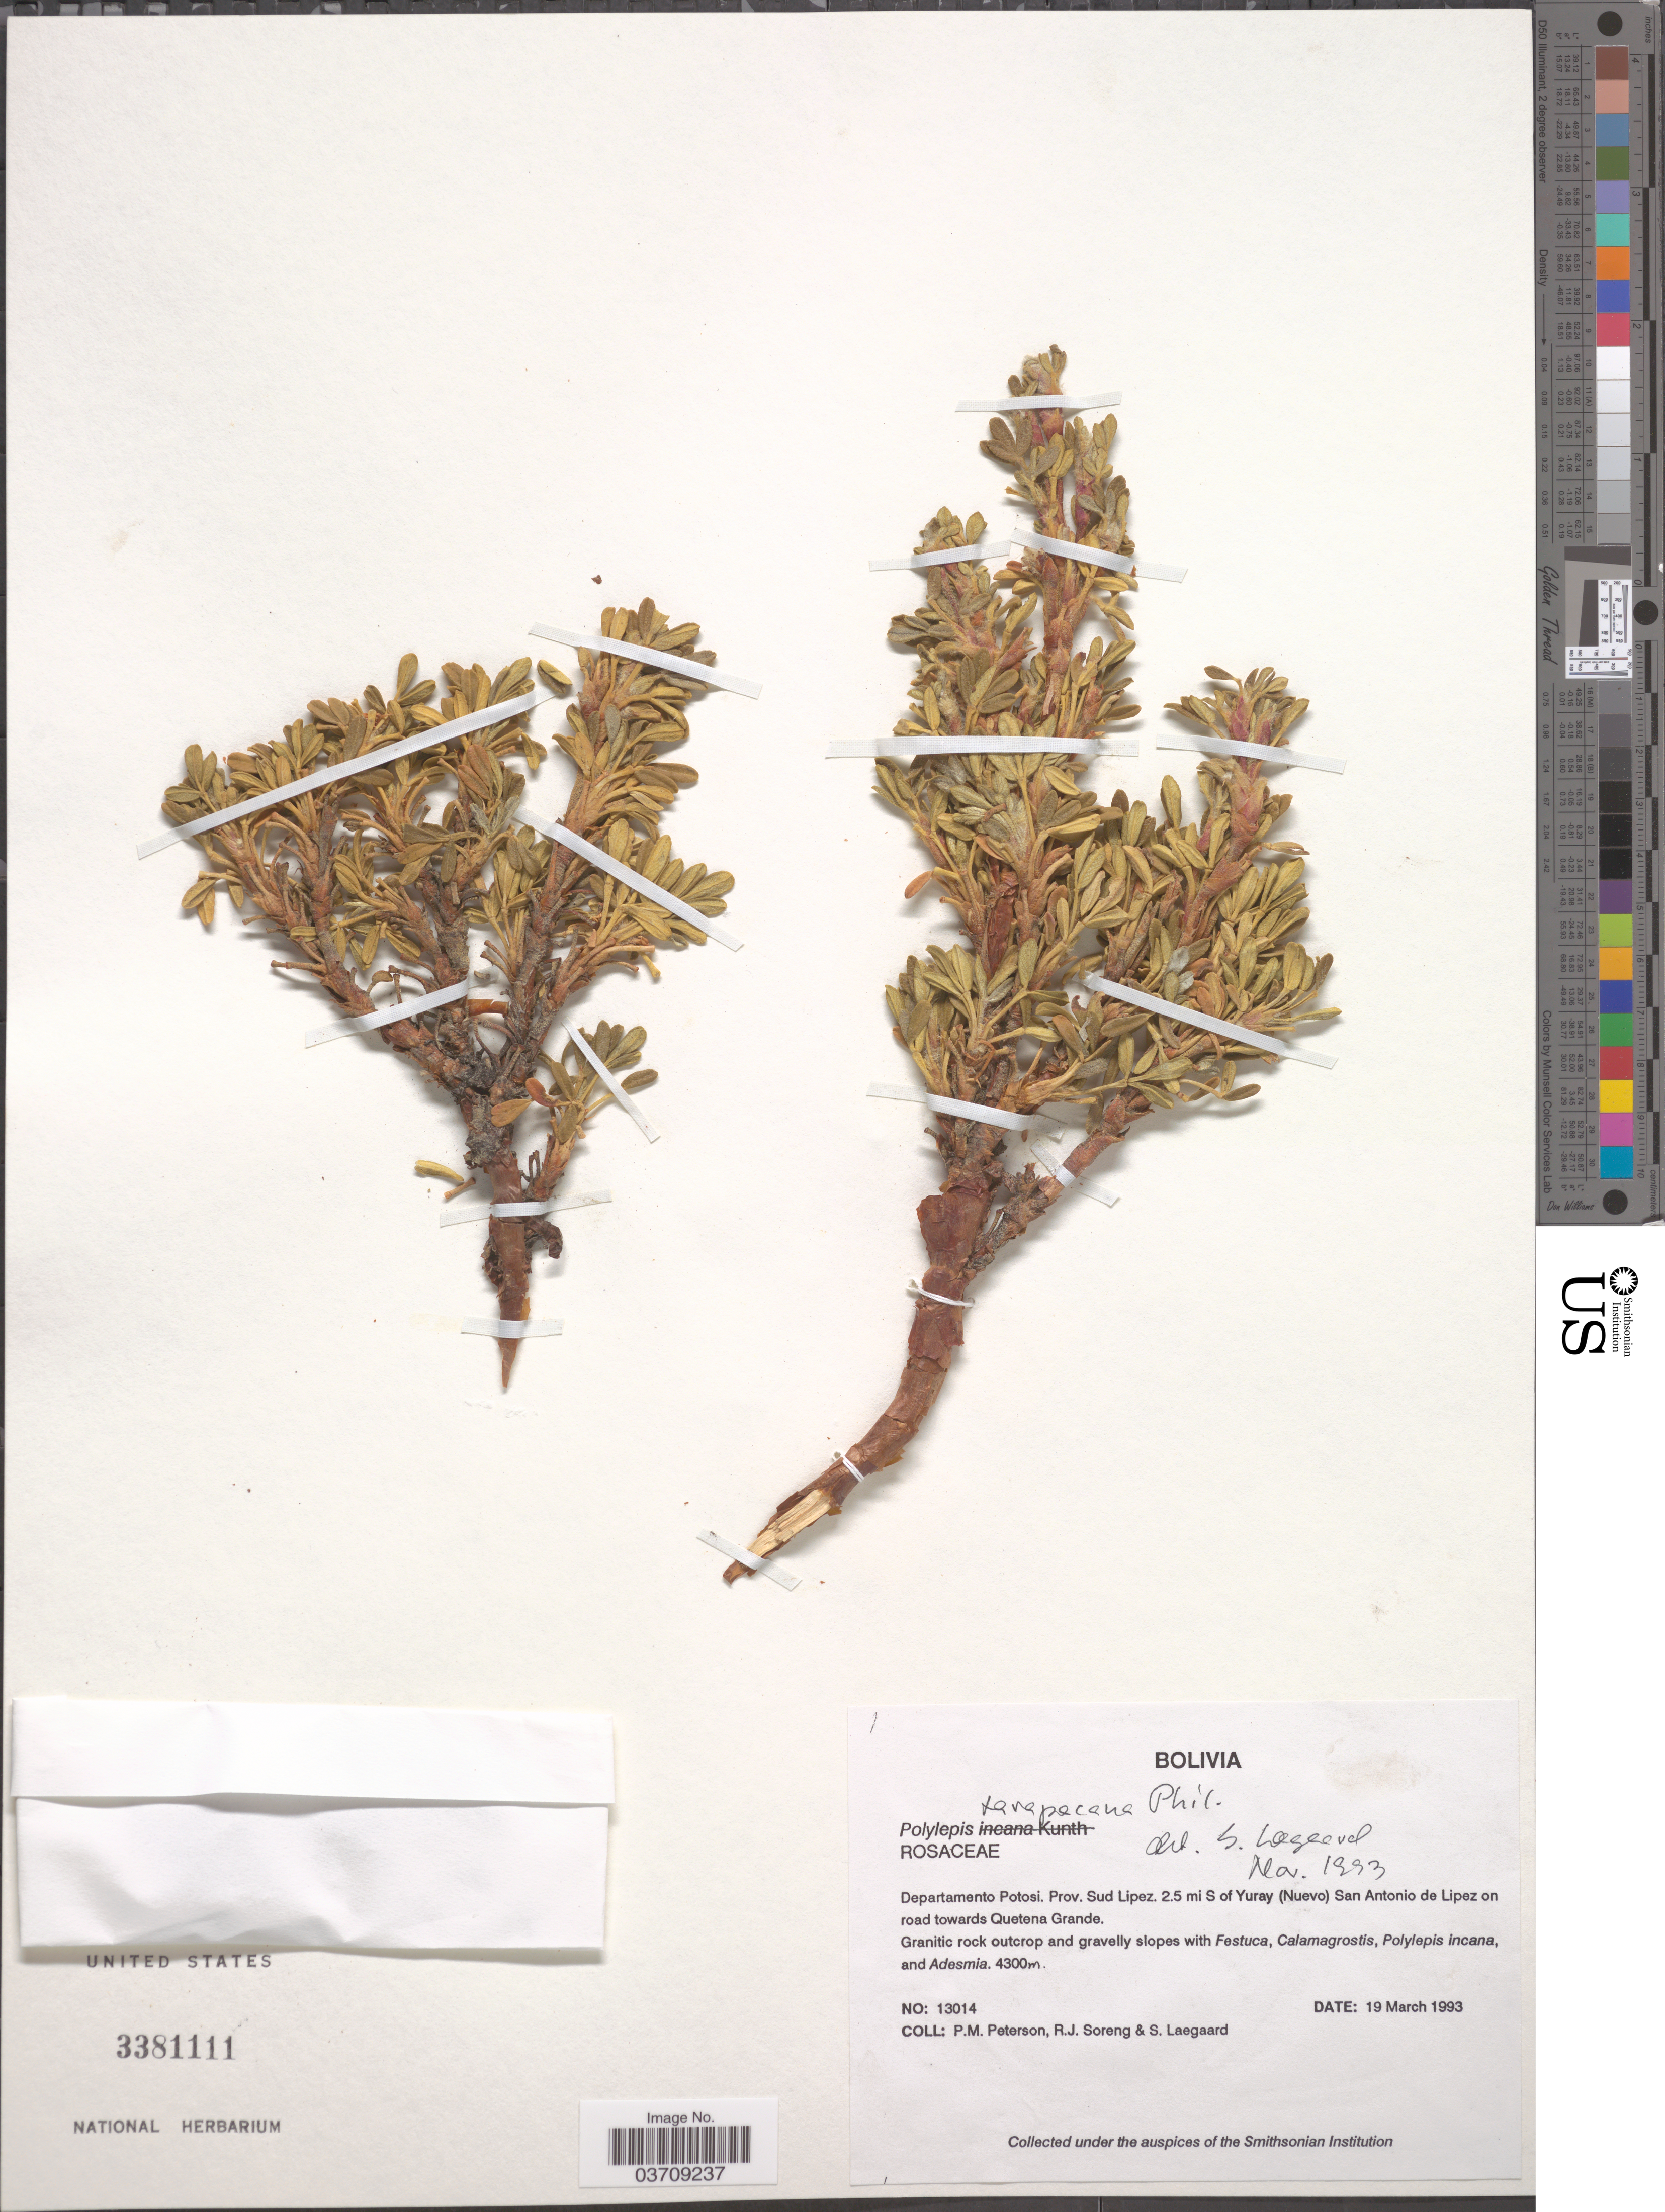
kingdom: Plantae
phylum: Tracheophyta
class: Magnoliopsida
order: Rosales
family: Rosaceae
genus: Polylepis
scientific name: Polylepis tarapacana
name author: Phil.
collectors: P. M. Peterson, R. J. Soreng & S. Lægaard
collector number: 13014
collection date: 1993-03-19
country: Bolivia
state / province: Potosi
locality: Departamento Potosi. Prov. Sud Lipez. 2.5 mi S of Yuray (Neuvo) San Antonio de Lipez on road towards Quetena Grande.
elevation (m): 4300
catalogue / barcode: US 3381111